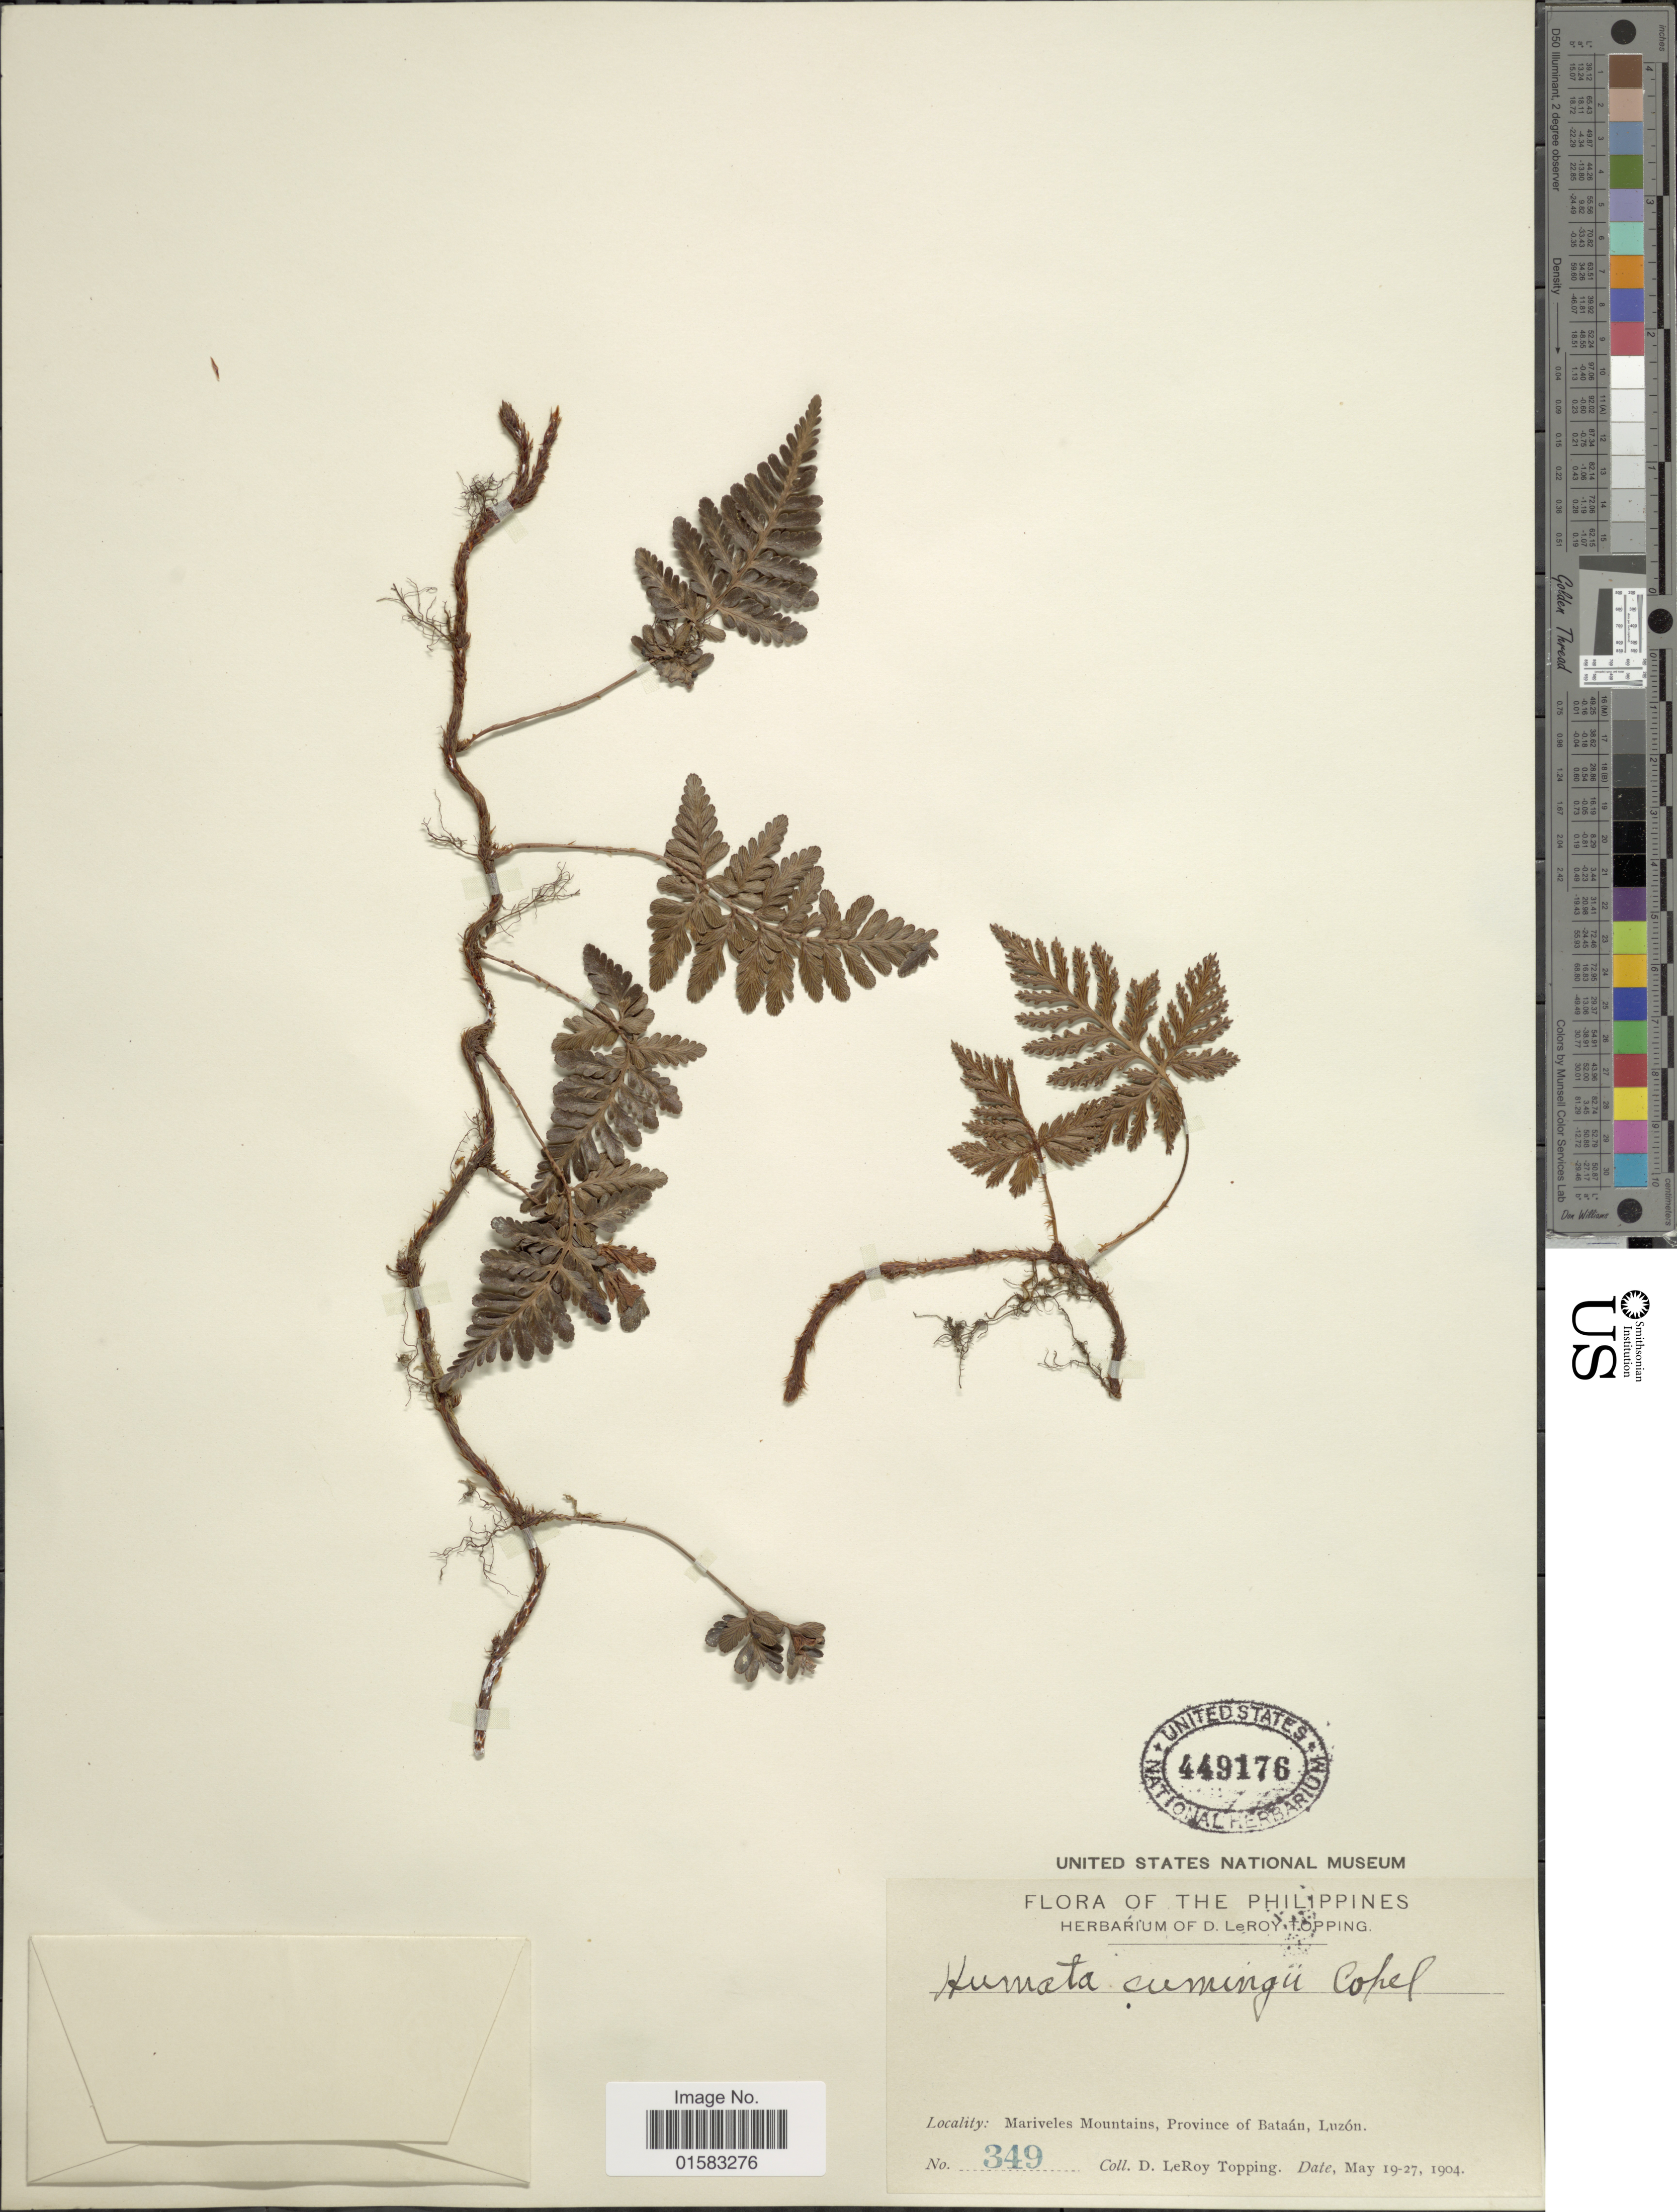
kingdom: Plantae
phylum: Tracheophyta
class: Polypodiopsida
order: Polypodiales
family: Davalliaceae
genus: Davallia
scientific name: Davallia repens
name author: (L. f.) Kuhn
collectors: D. L. Topping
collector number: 349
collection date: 1904-05-19/1904-05-24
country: Philippines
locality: Mariveles Mountains, Province of Bataan, Luzon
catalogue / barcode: US 449176